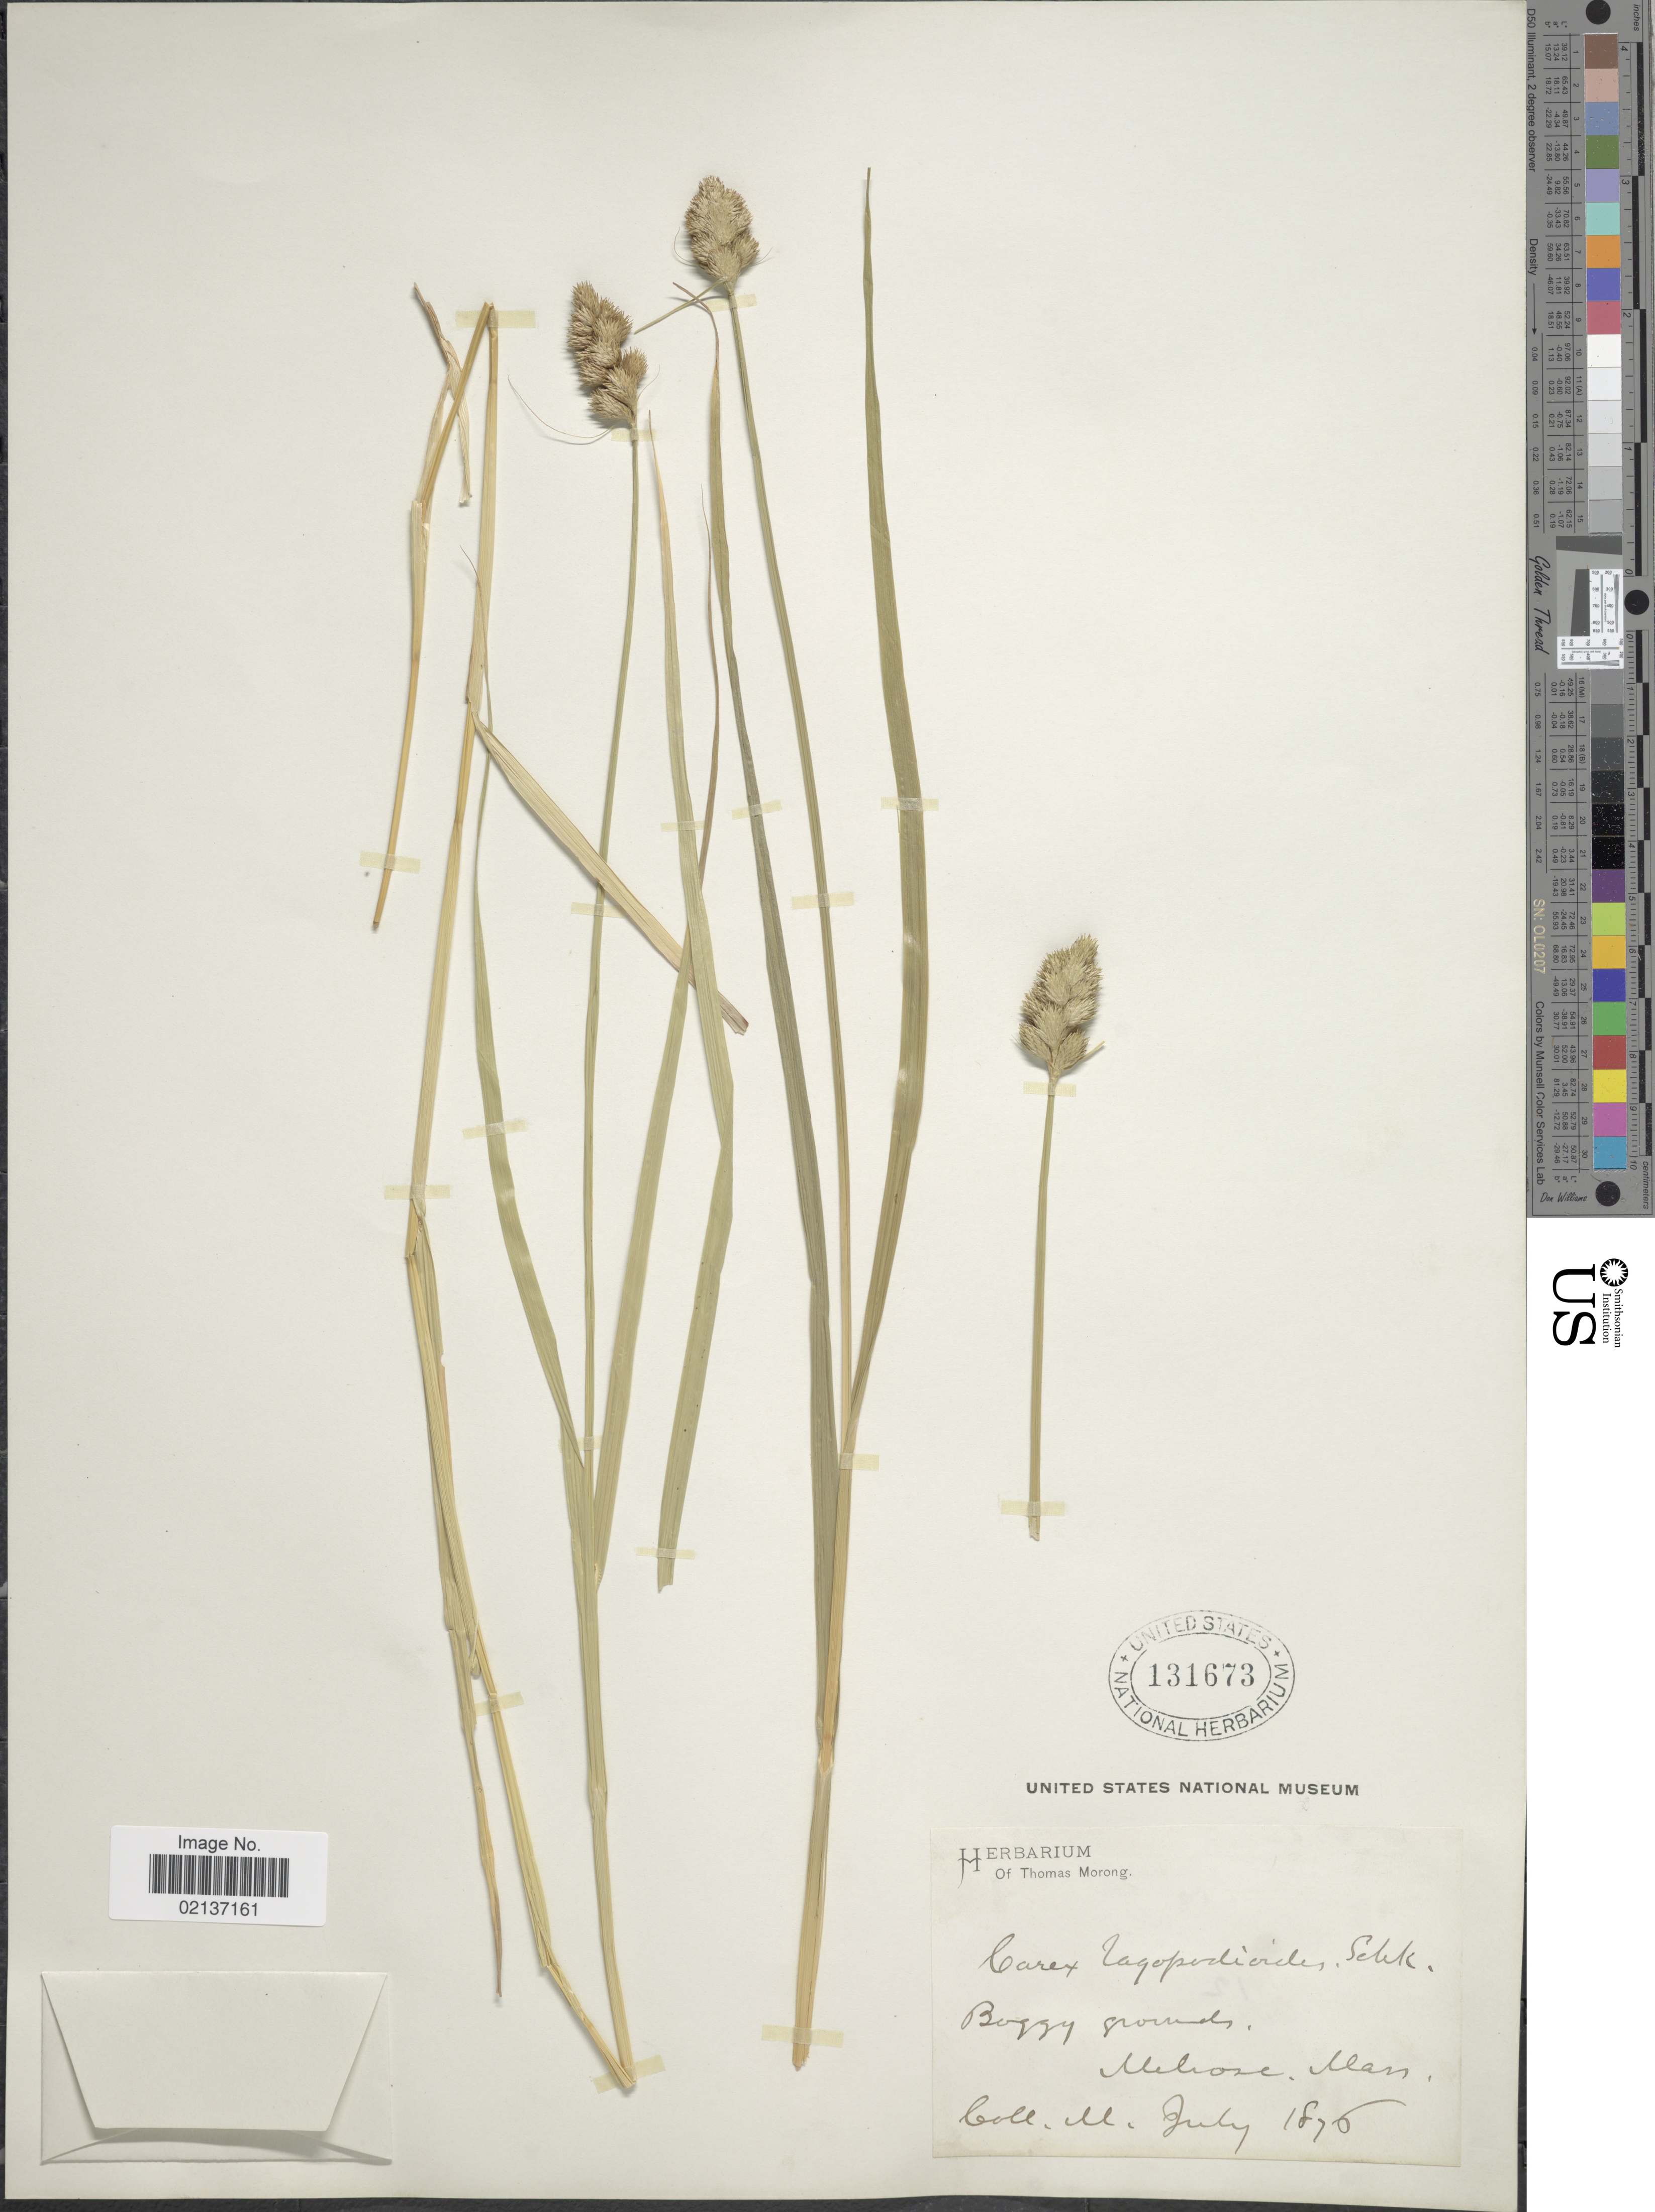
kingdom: Plantae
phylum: Tracheophyta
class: Liliopsida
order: Poales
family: Cyperaceae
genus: Carex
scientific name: Carex tribuloides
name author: Wahlenb.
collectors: ex herb. T. Morong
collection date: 1876-07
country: United States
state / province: Massachusetts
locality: Boggy grounds, Melrose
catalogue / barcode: US 131673